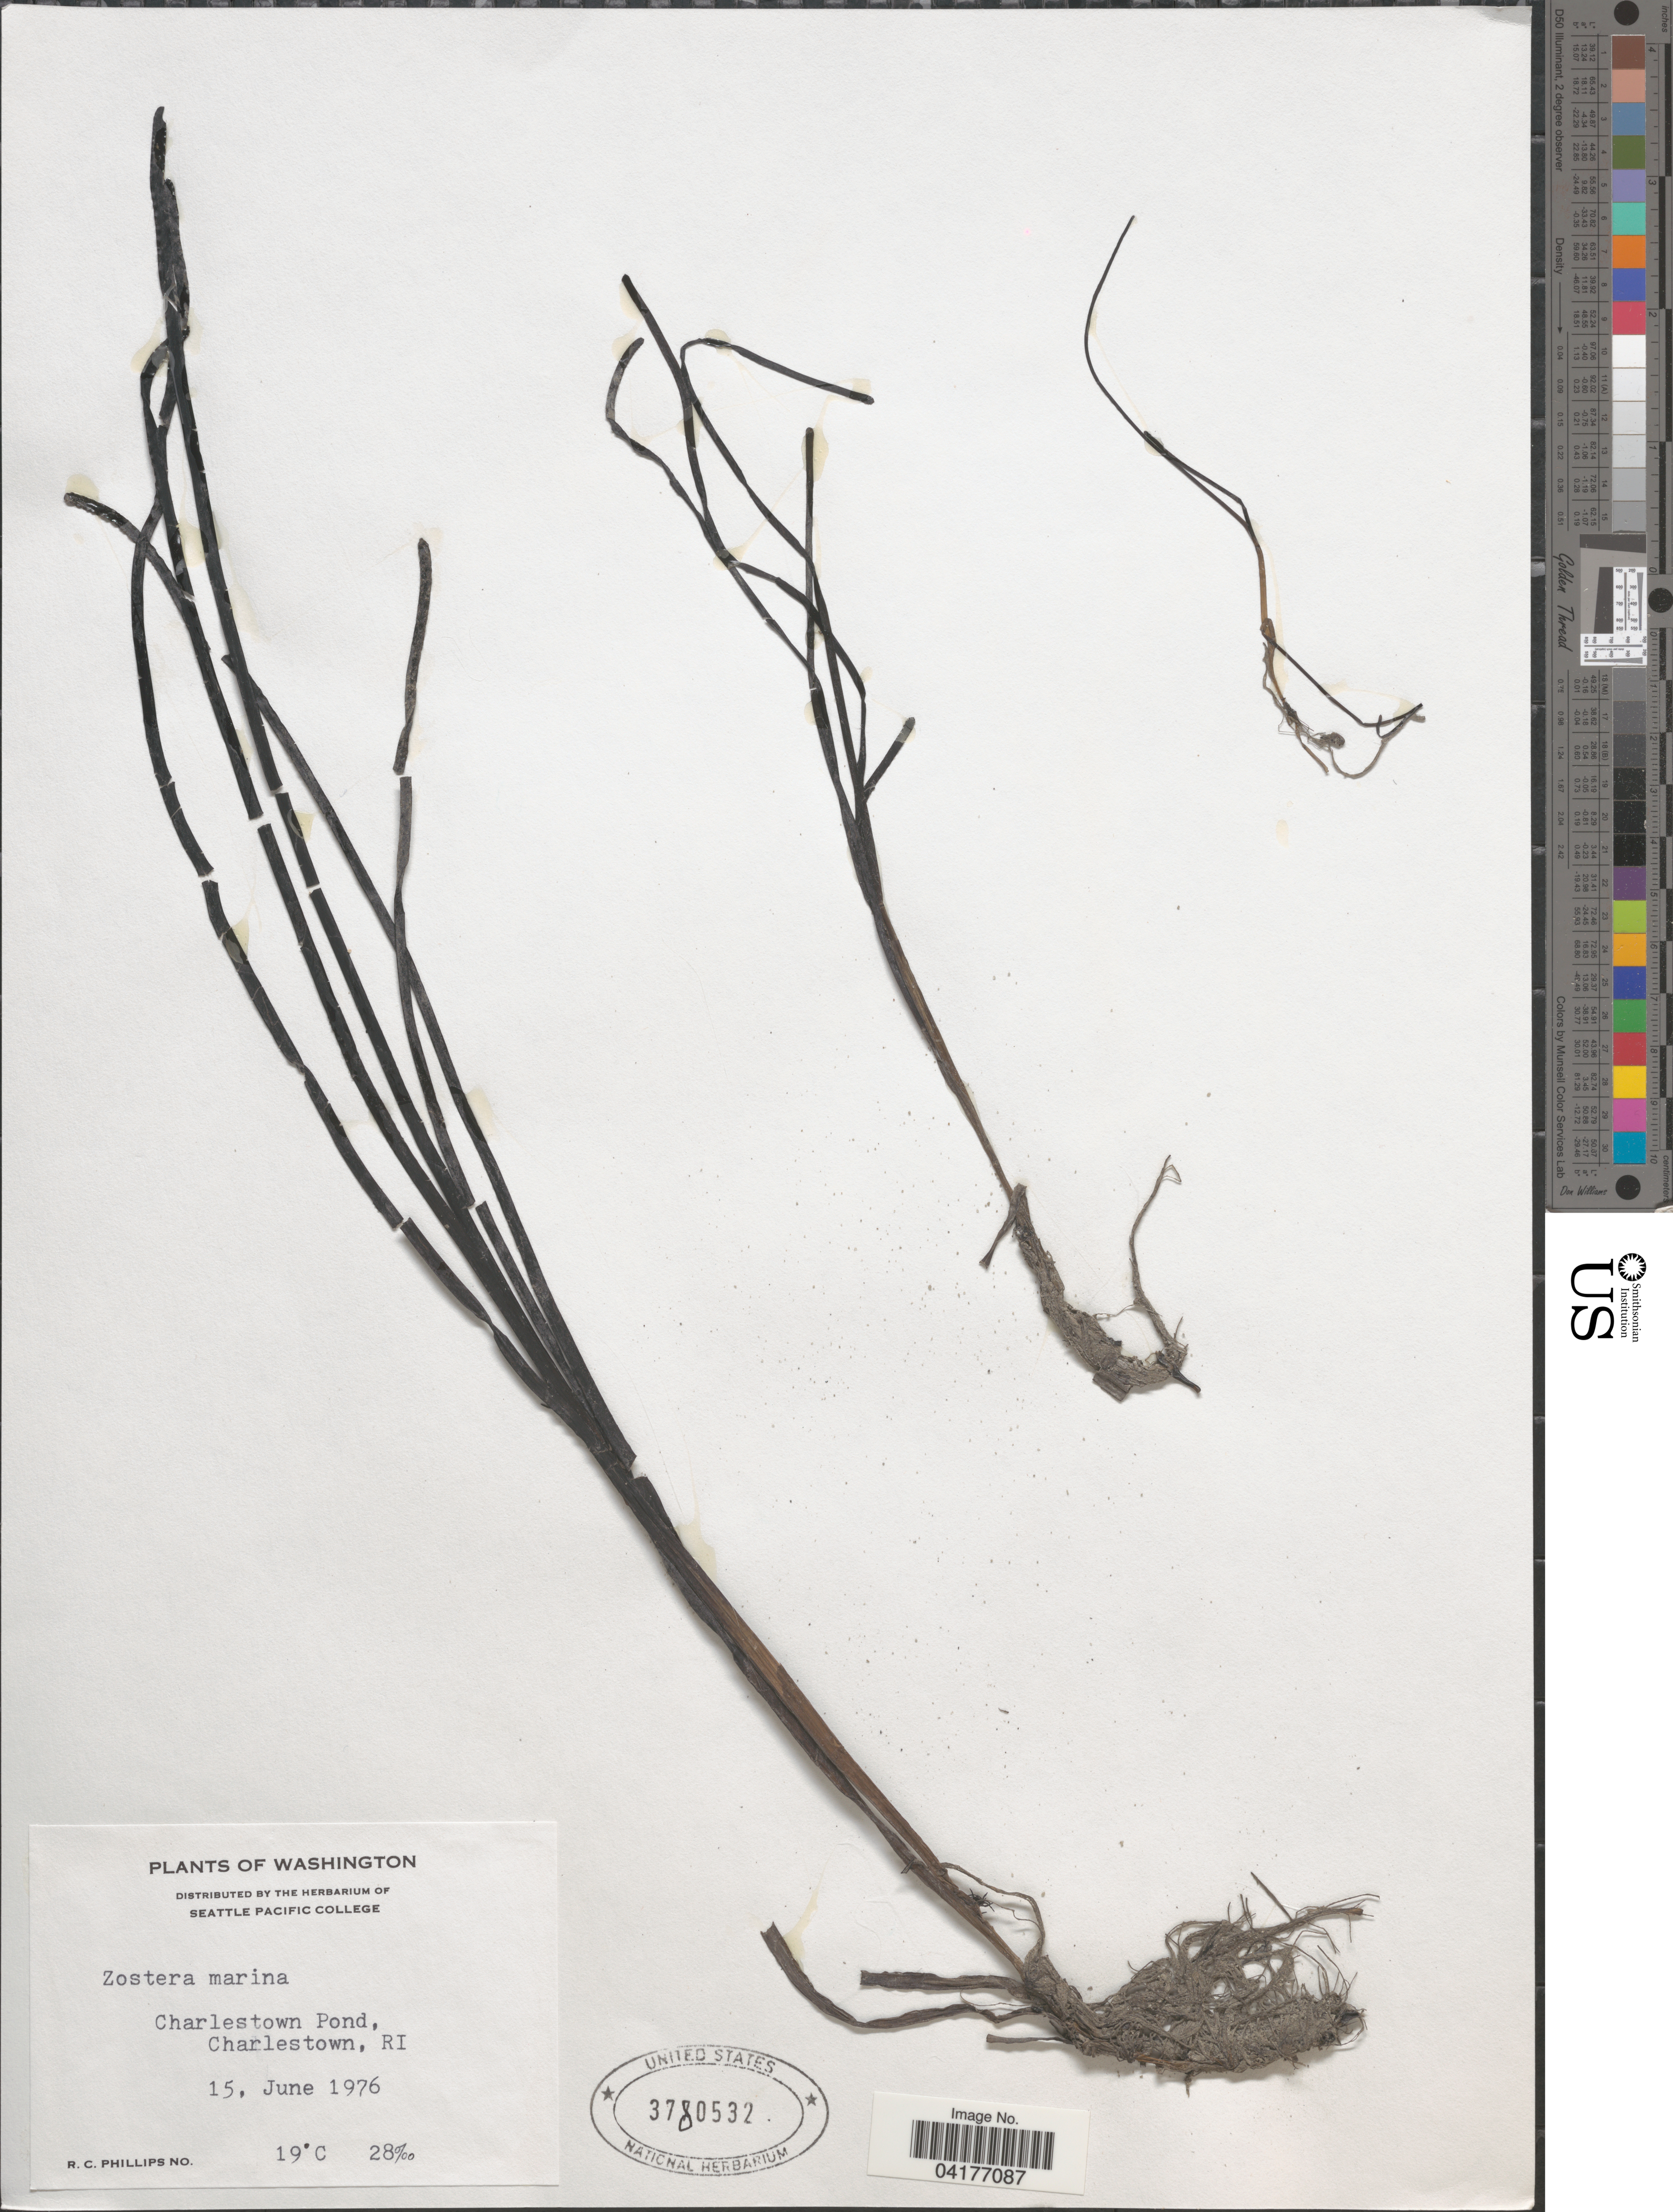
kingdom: Plantae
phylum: Tracheophyta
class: Liliopsida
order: Alismatales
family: Zosteraceae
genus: Zostera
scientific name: Zostera marina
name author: L.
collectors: R. C. Phillips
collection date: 1976-06-15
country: United States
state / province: Rhode Island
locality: Charlestown Pond, Charlestown, RI.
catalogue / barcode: US 3780532